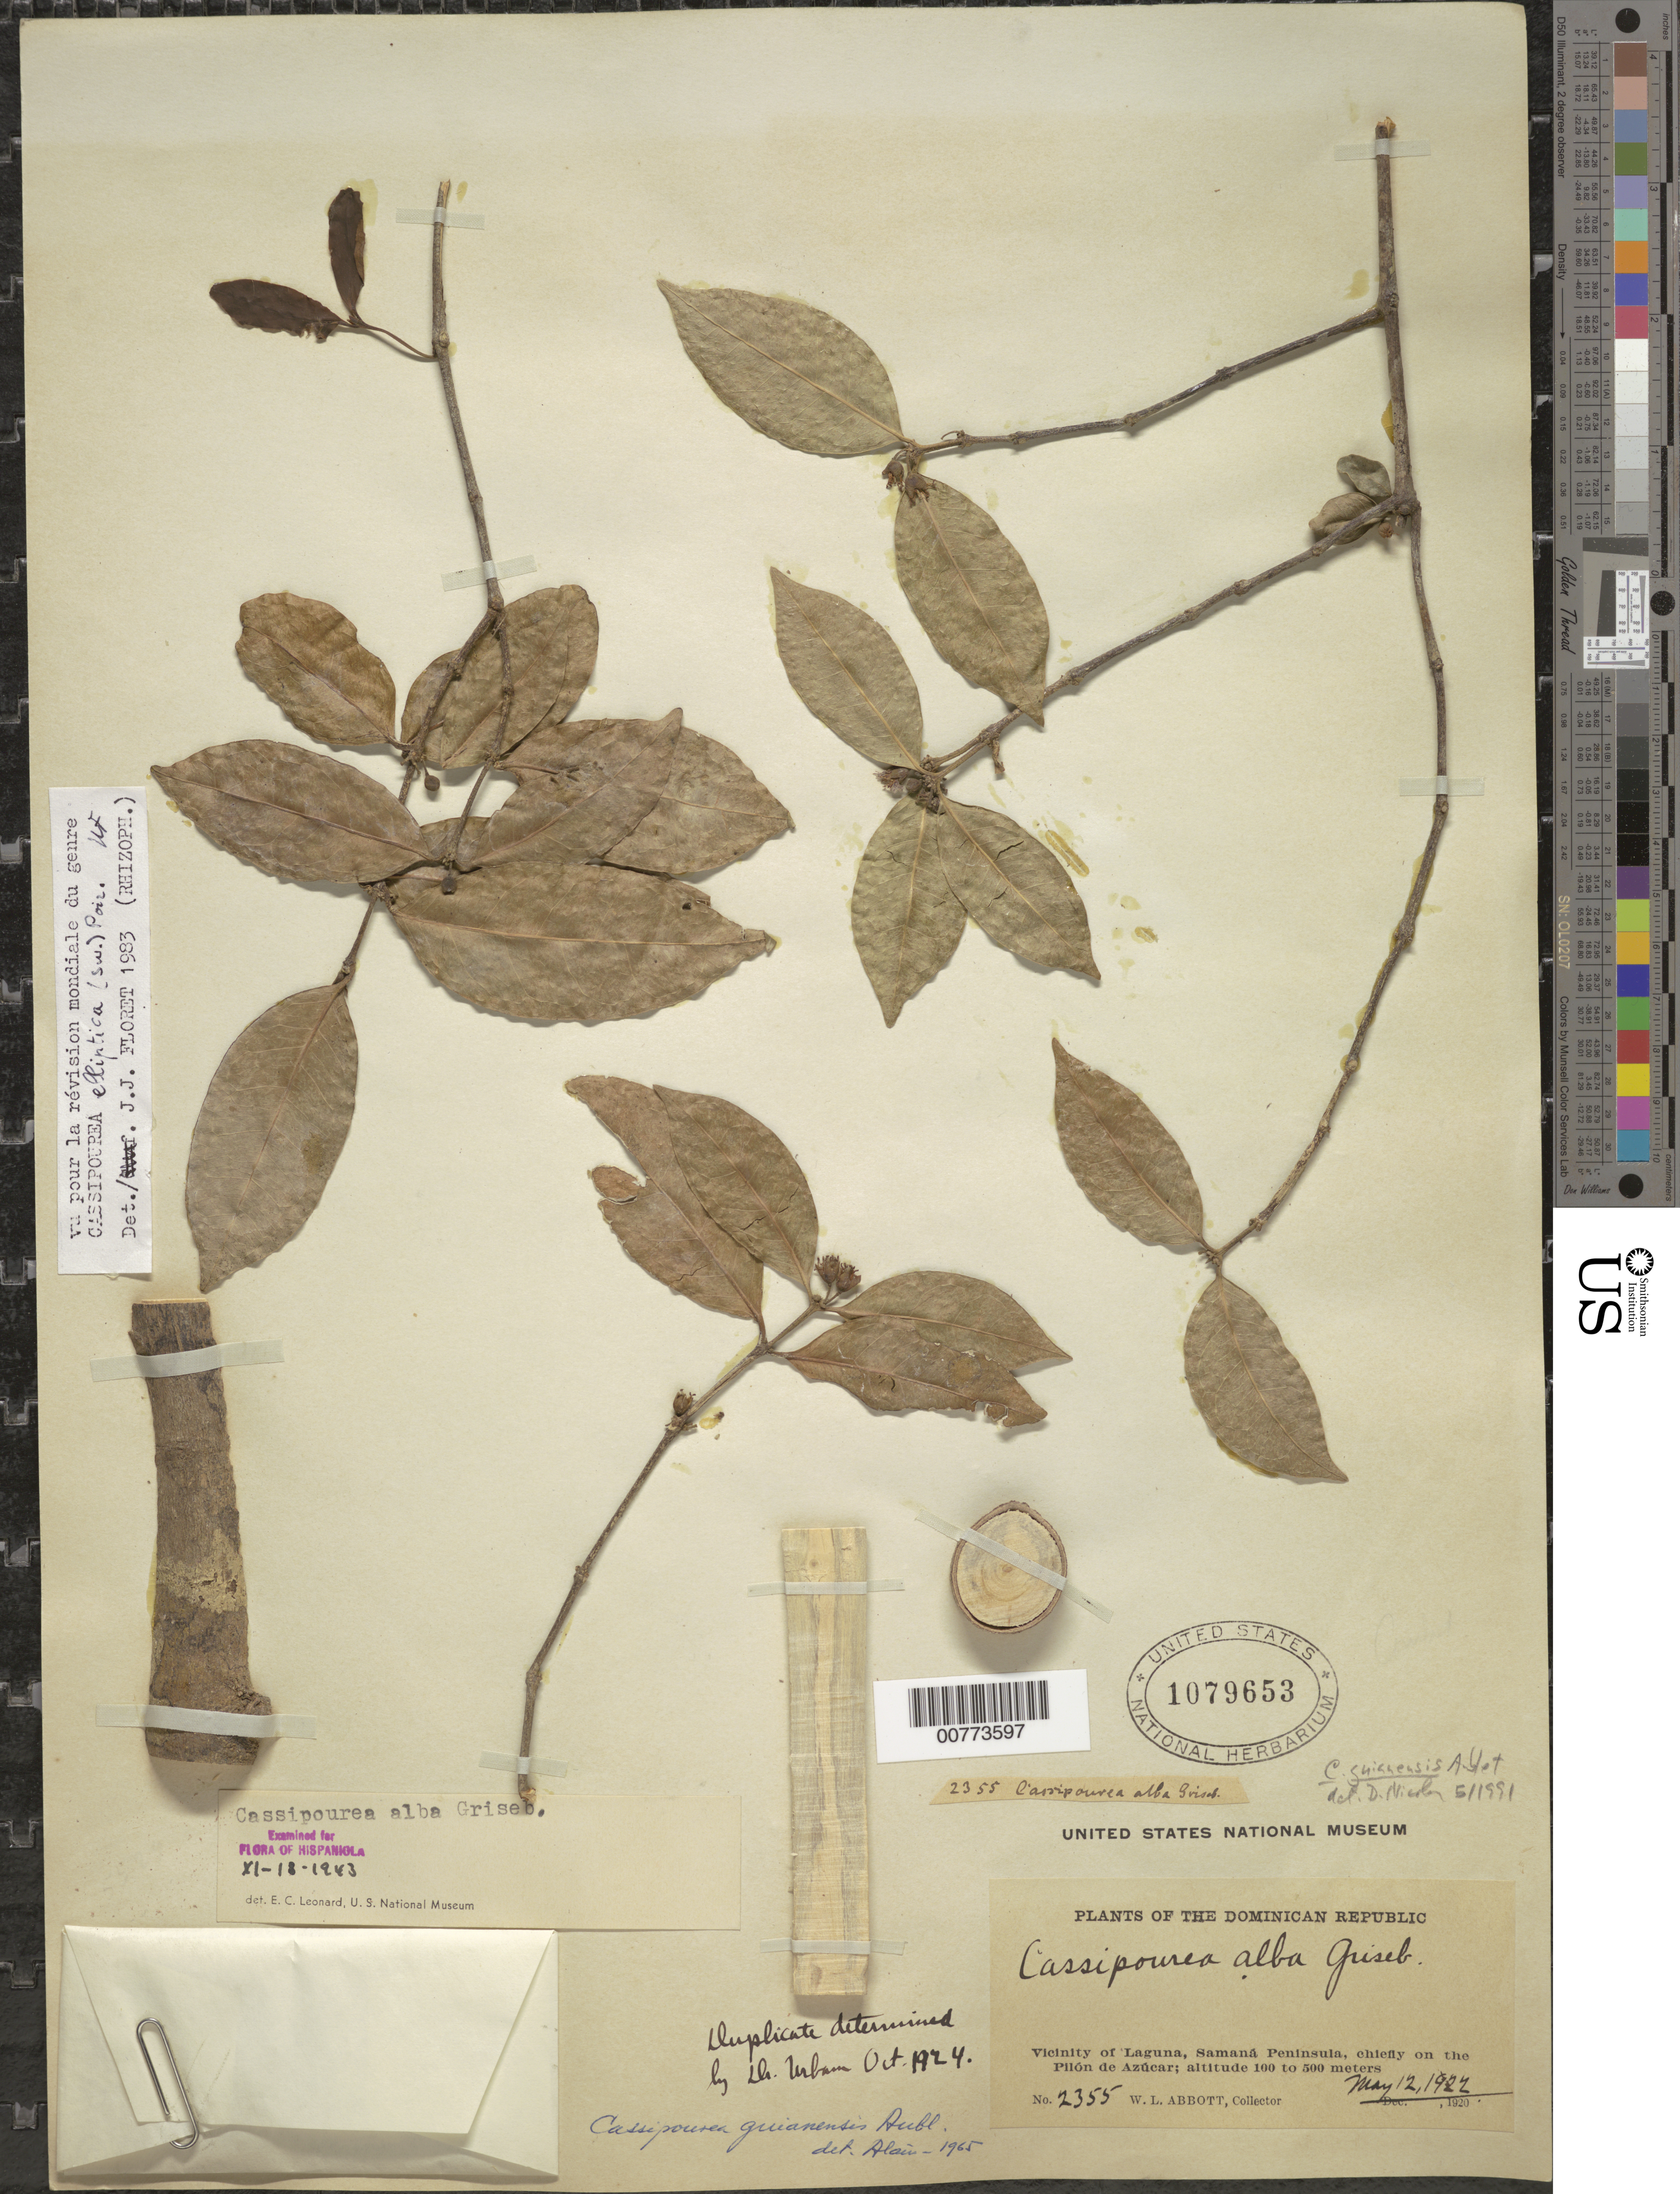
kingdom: Plantae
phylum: Tracheophyta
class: Magnoliopsida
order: Malpighiales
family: Rhizophoraceae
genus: Cassipourea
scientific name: Cassipourea guianensis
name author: Aubl.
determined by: Nicolson, Dan H.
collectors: W. L. Abbott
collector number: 2355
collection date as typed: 12 May 1922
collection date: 1922-05-12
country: Dominican Republic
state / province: Samana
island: Hispaniola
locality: Vicinity of Laguna, chiefly on the Pilón de Azúcar.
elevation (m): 100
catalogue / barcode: US 1079653